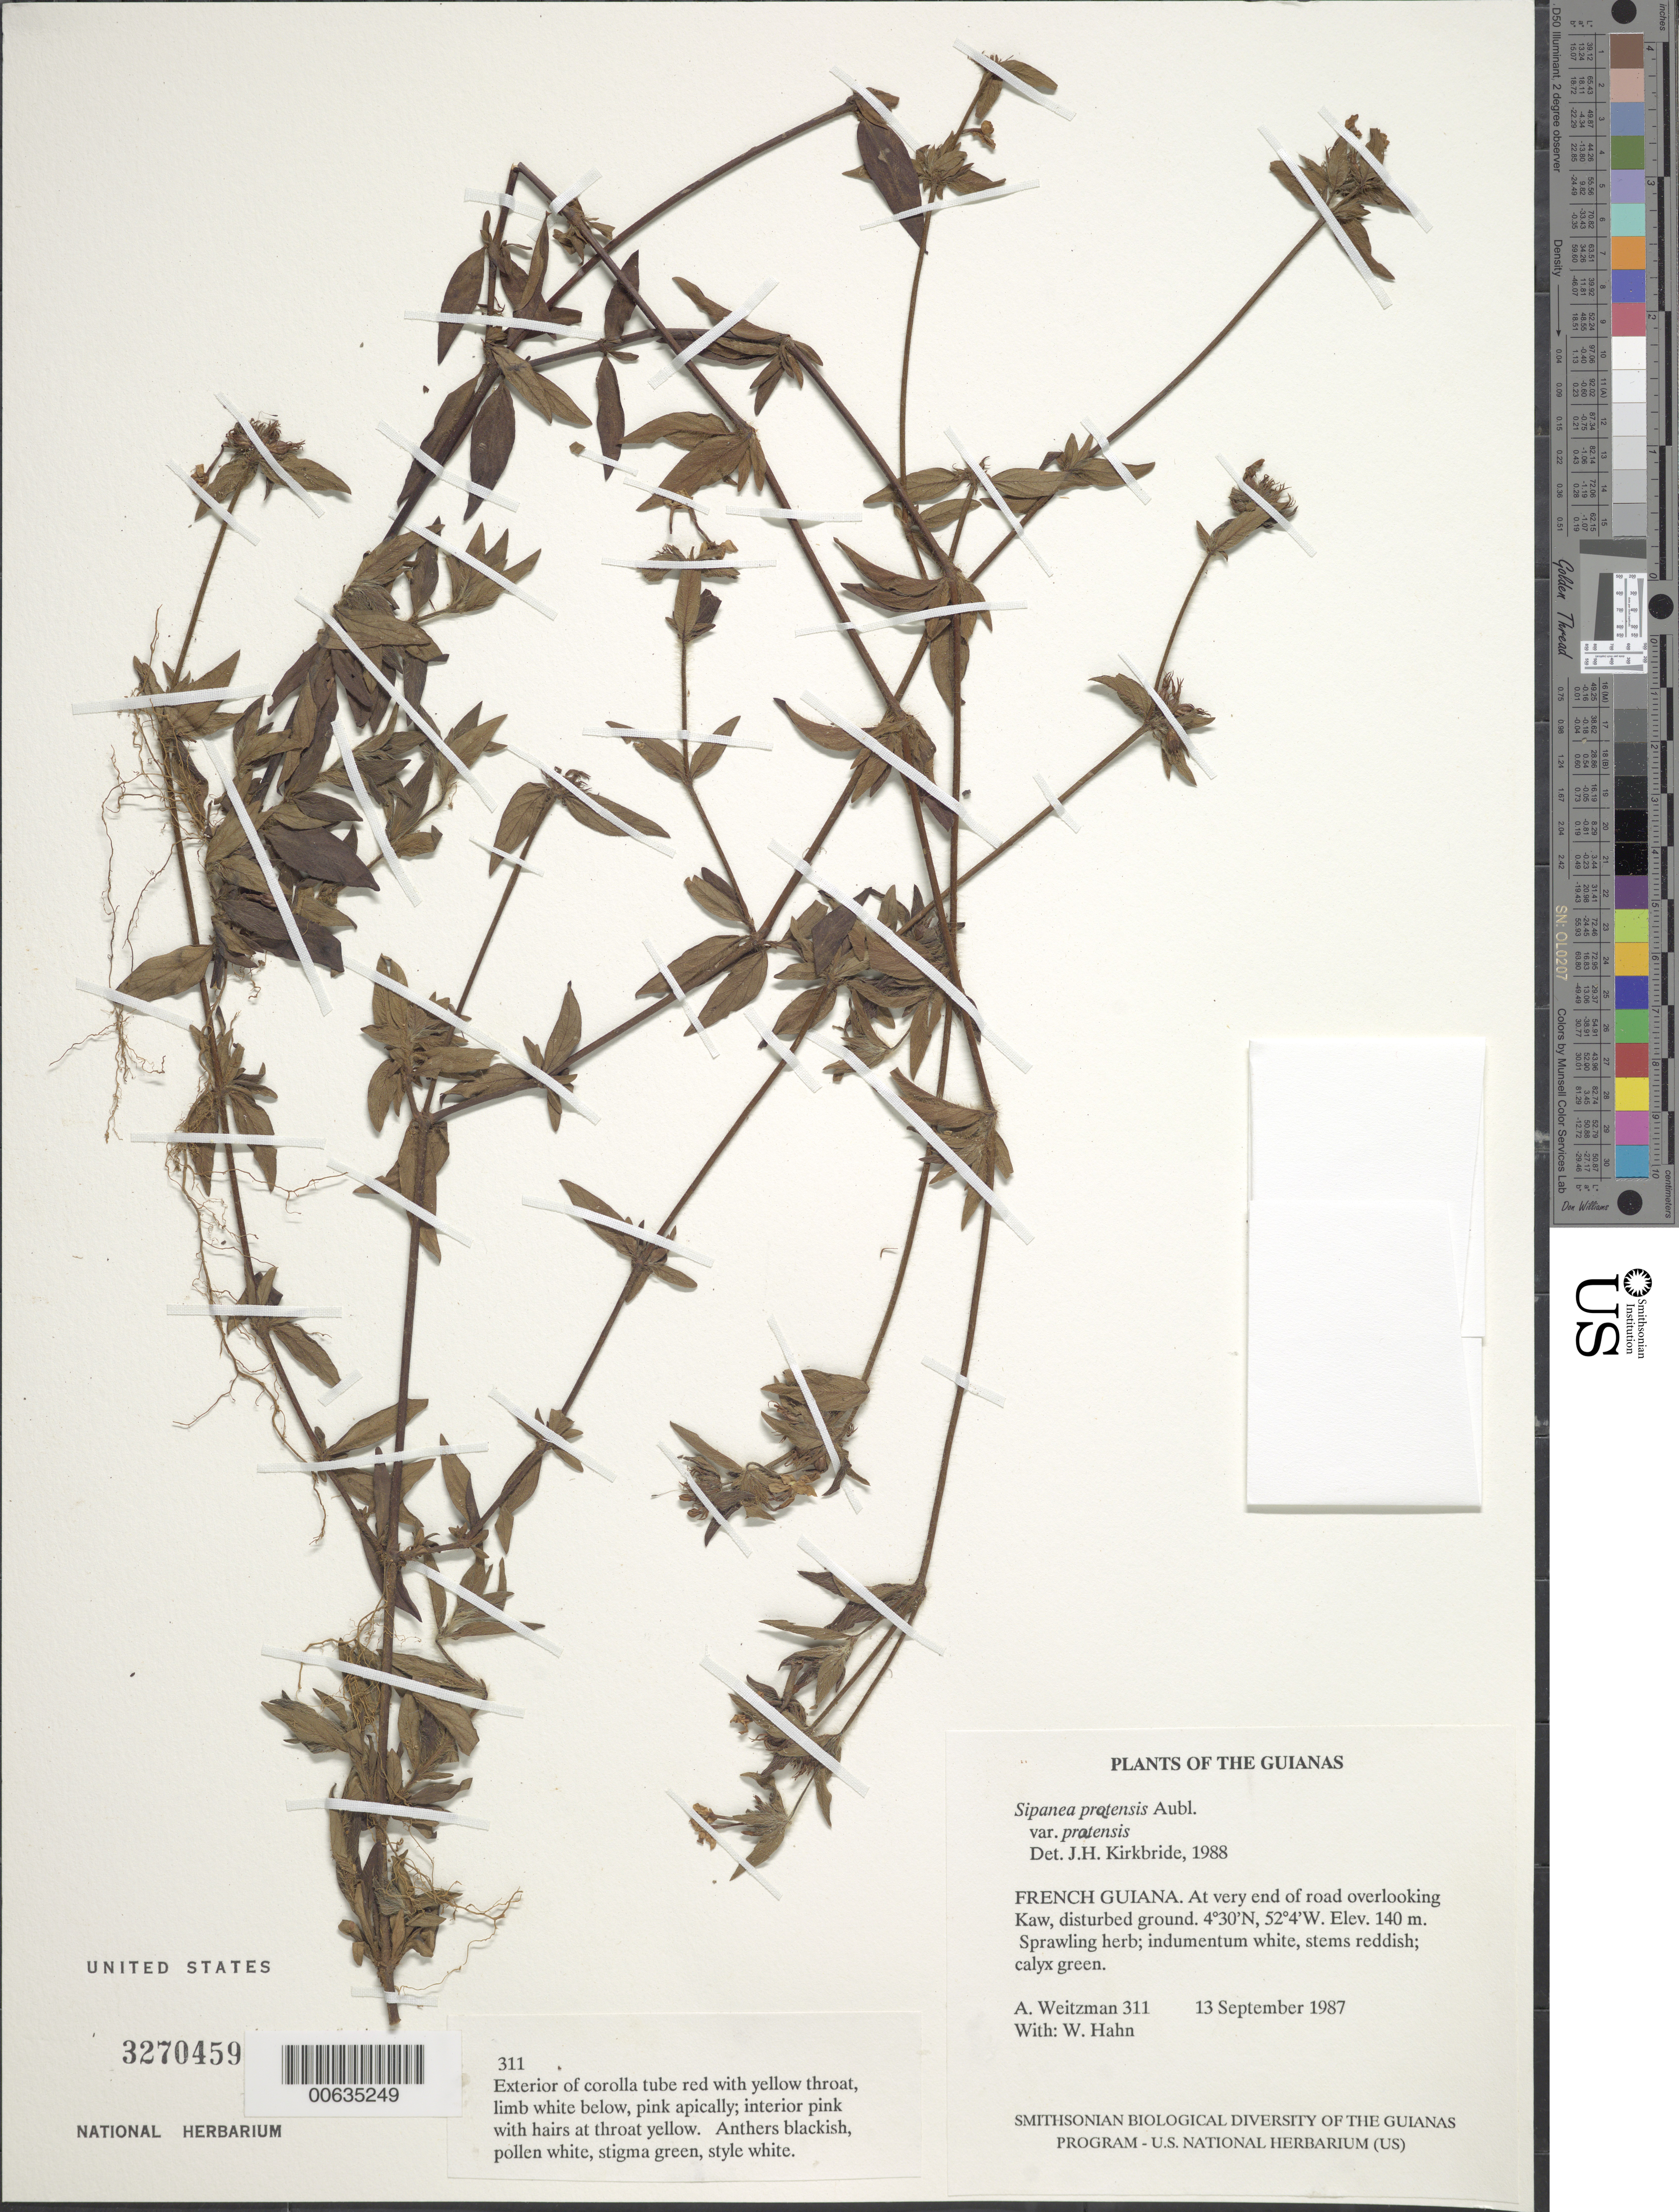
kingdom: Plantae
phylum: Tracheophyta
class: Magnoliopsida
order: Gentianales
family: Rubiaceae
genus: Sipanea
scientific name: Sipanea pratensis var. pratensis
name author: Aubl.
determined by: Kirkbride, J. H.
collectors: A. L. Weitzman & W. Hahn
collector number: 311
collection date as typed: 13 September 1987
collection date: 1987-09-13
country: French Guiana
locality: At very end of road overlooking Kaw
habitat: Disturbed ground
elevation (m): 140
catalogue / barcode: US 3270459